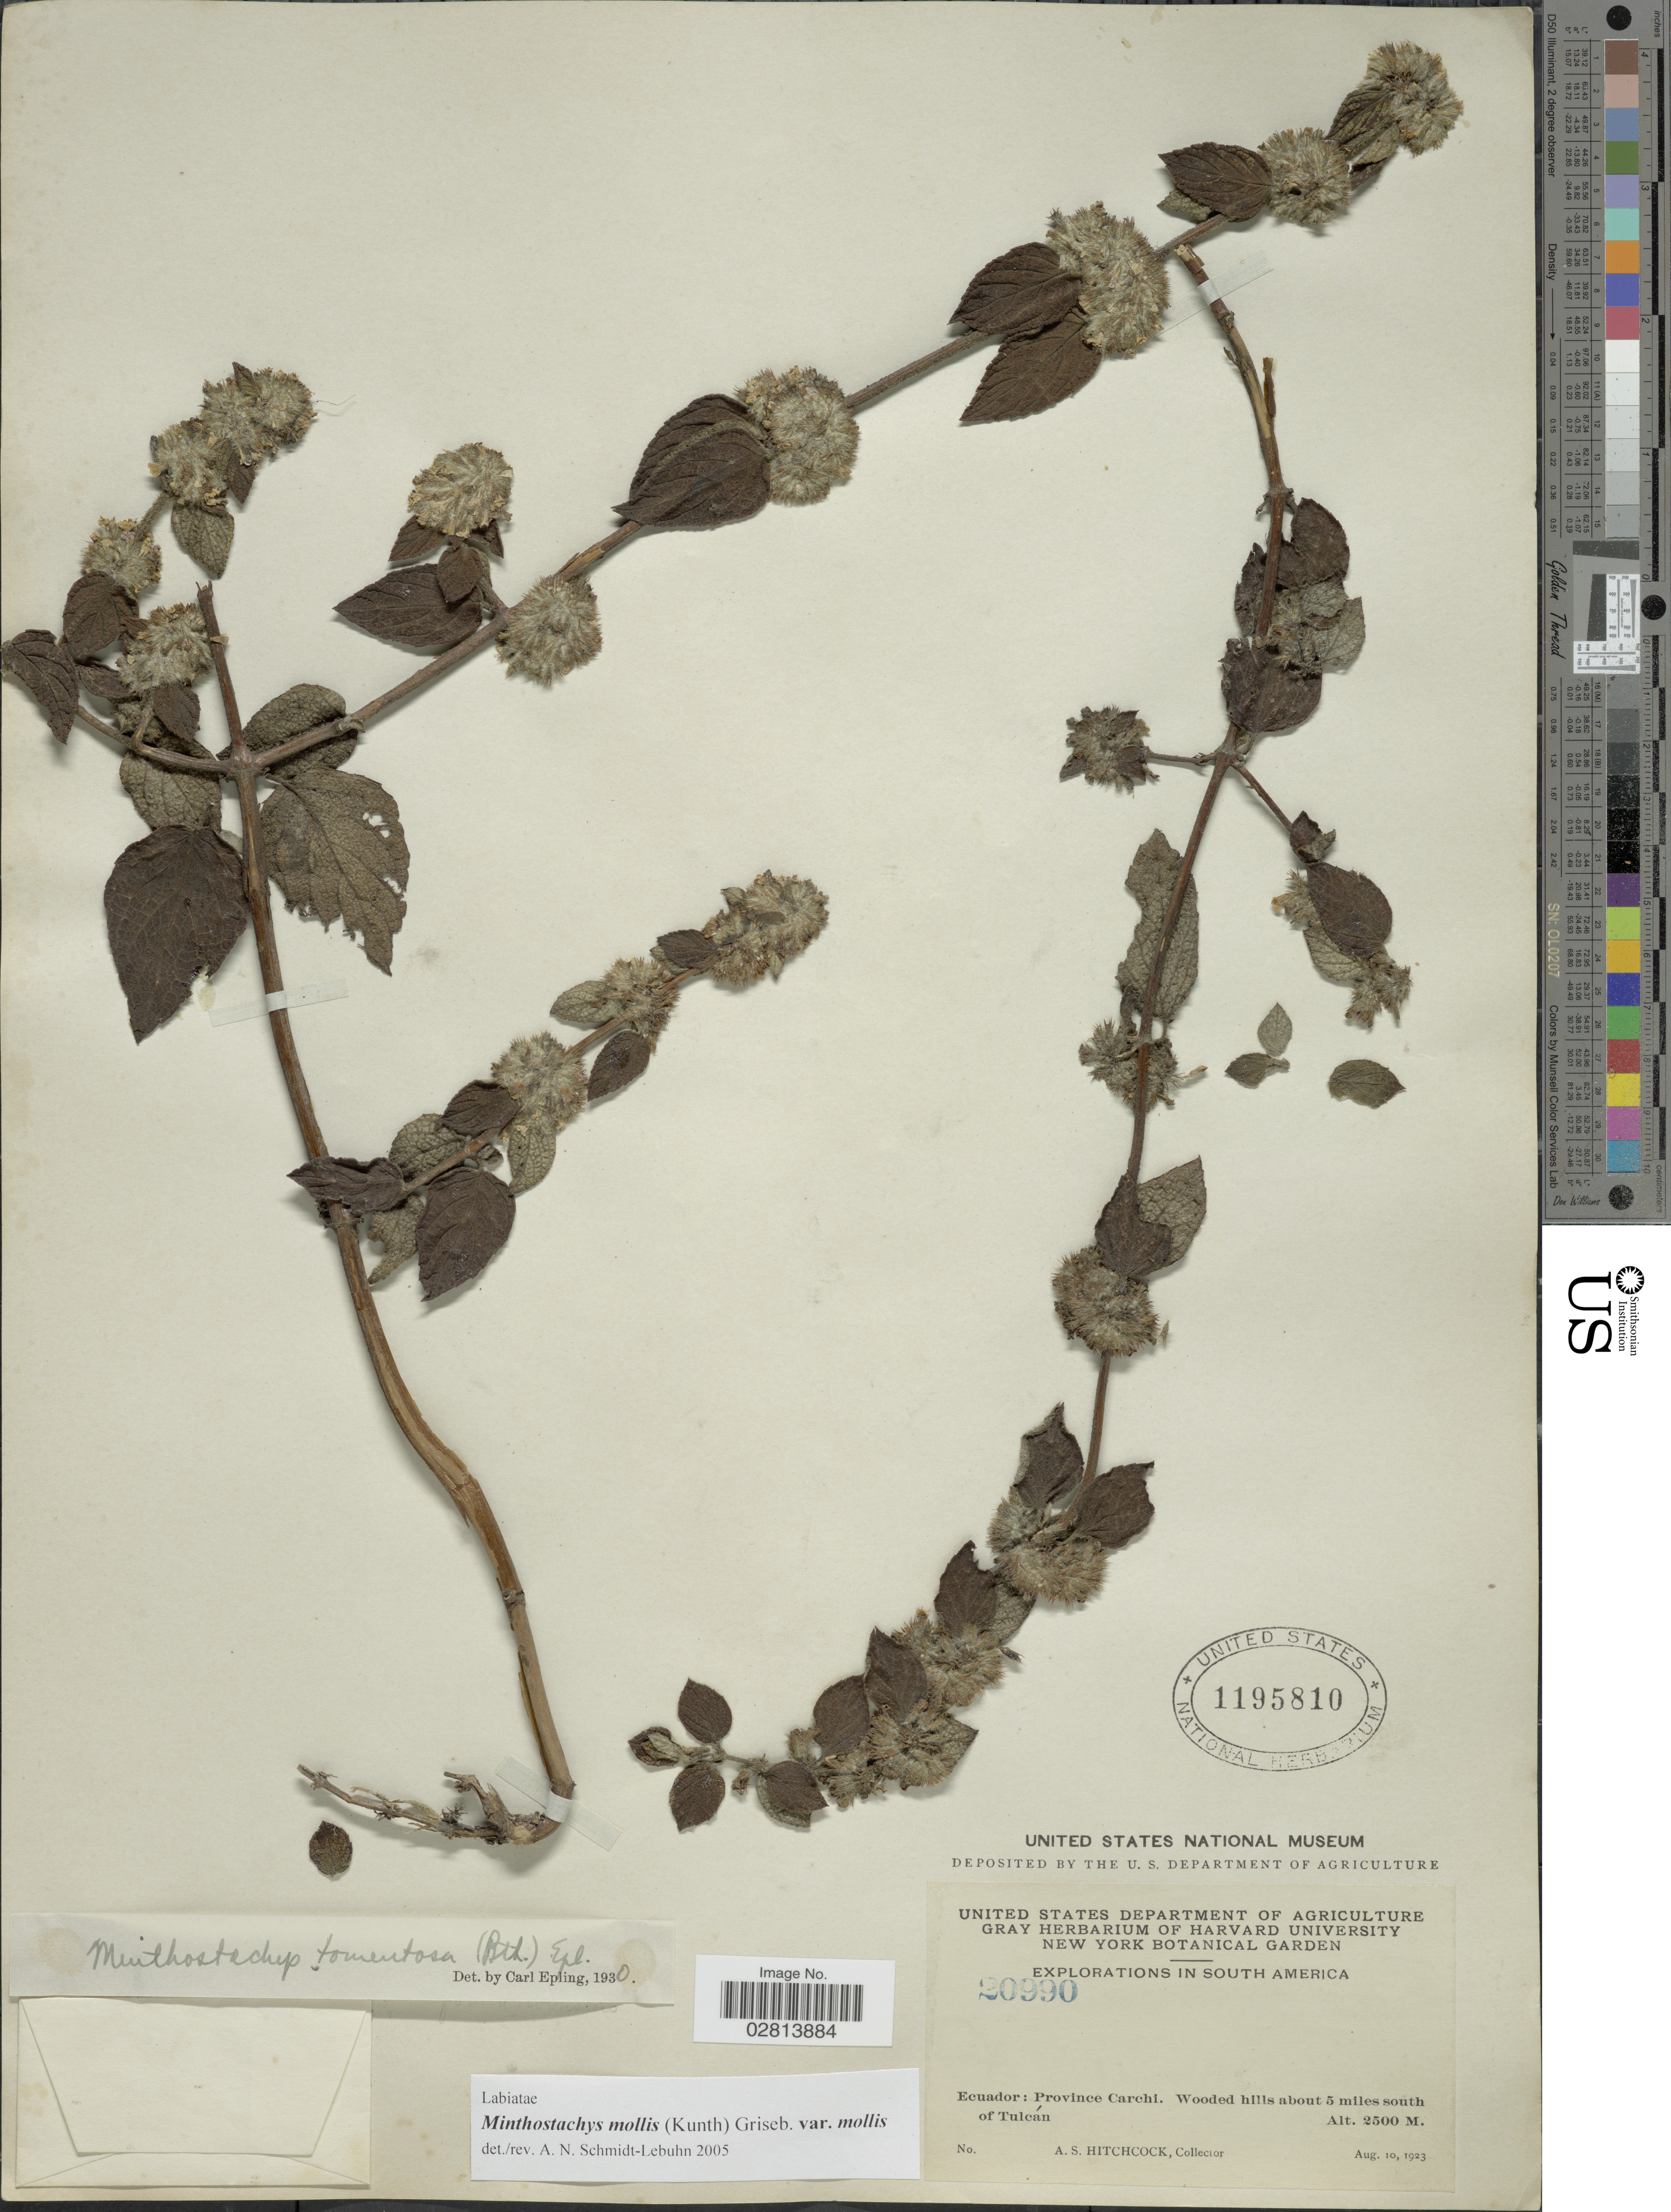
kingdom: Plantae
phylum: Tracheophyta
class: Magnoliopsida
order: Lamiales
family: Lamiaceae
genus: Minthostachys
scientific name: Minthostachys mollis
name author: (Kunth) Griseb.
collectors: A. S. Hitchcock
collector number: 20990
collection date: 1923-08-10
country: Ecuador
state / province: Carchi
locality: Province Carchi. Wooded hills about 5 miles south of Tulcán.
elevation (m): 2500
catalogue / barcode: US 1195810